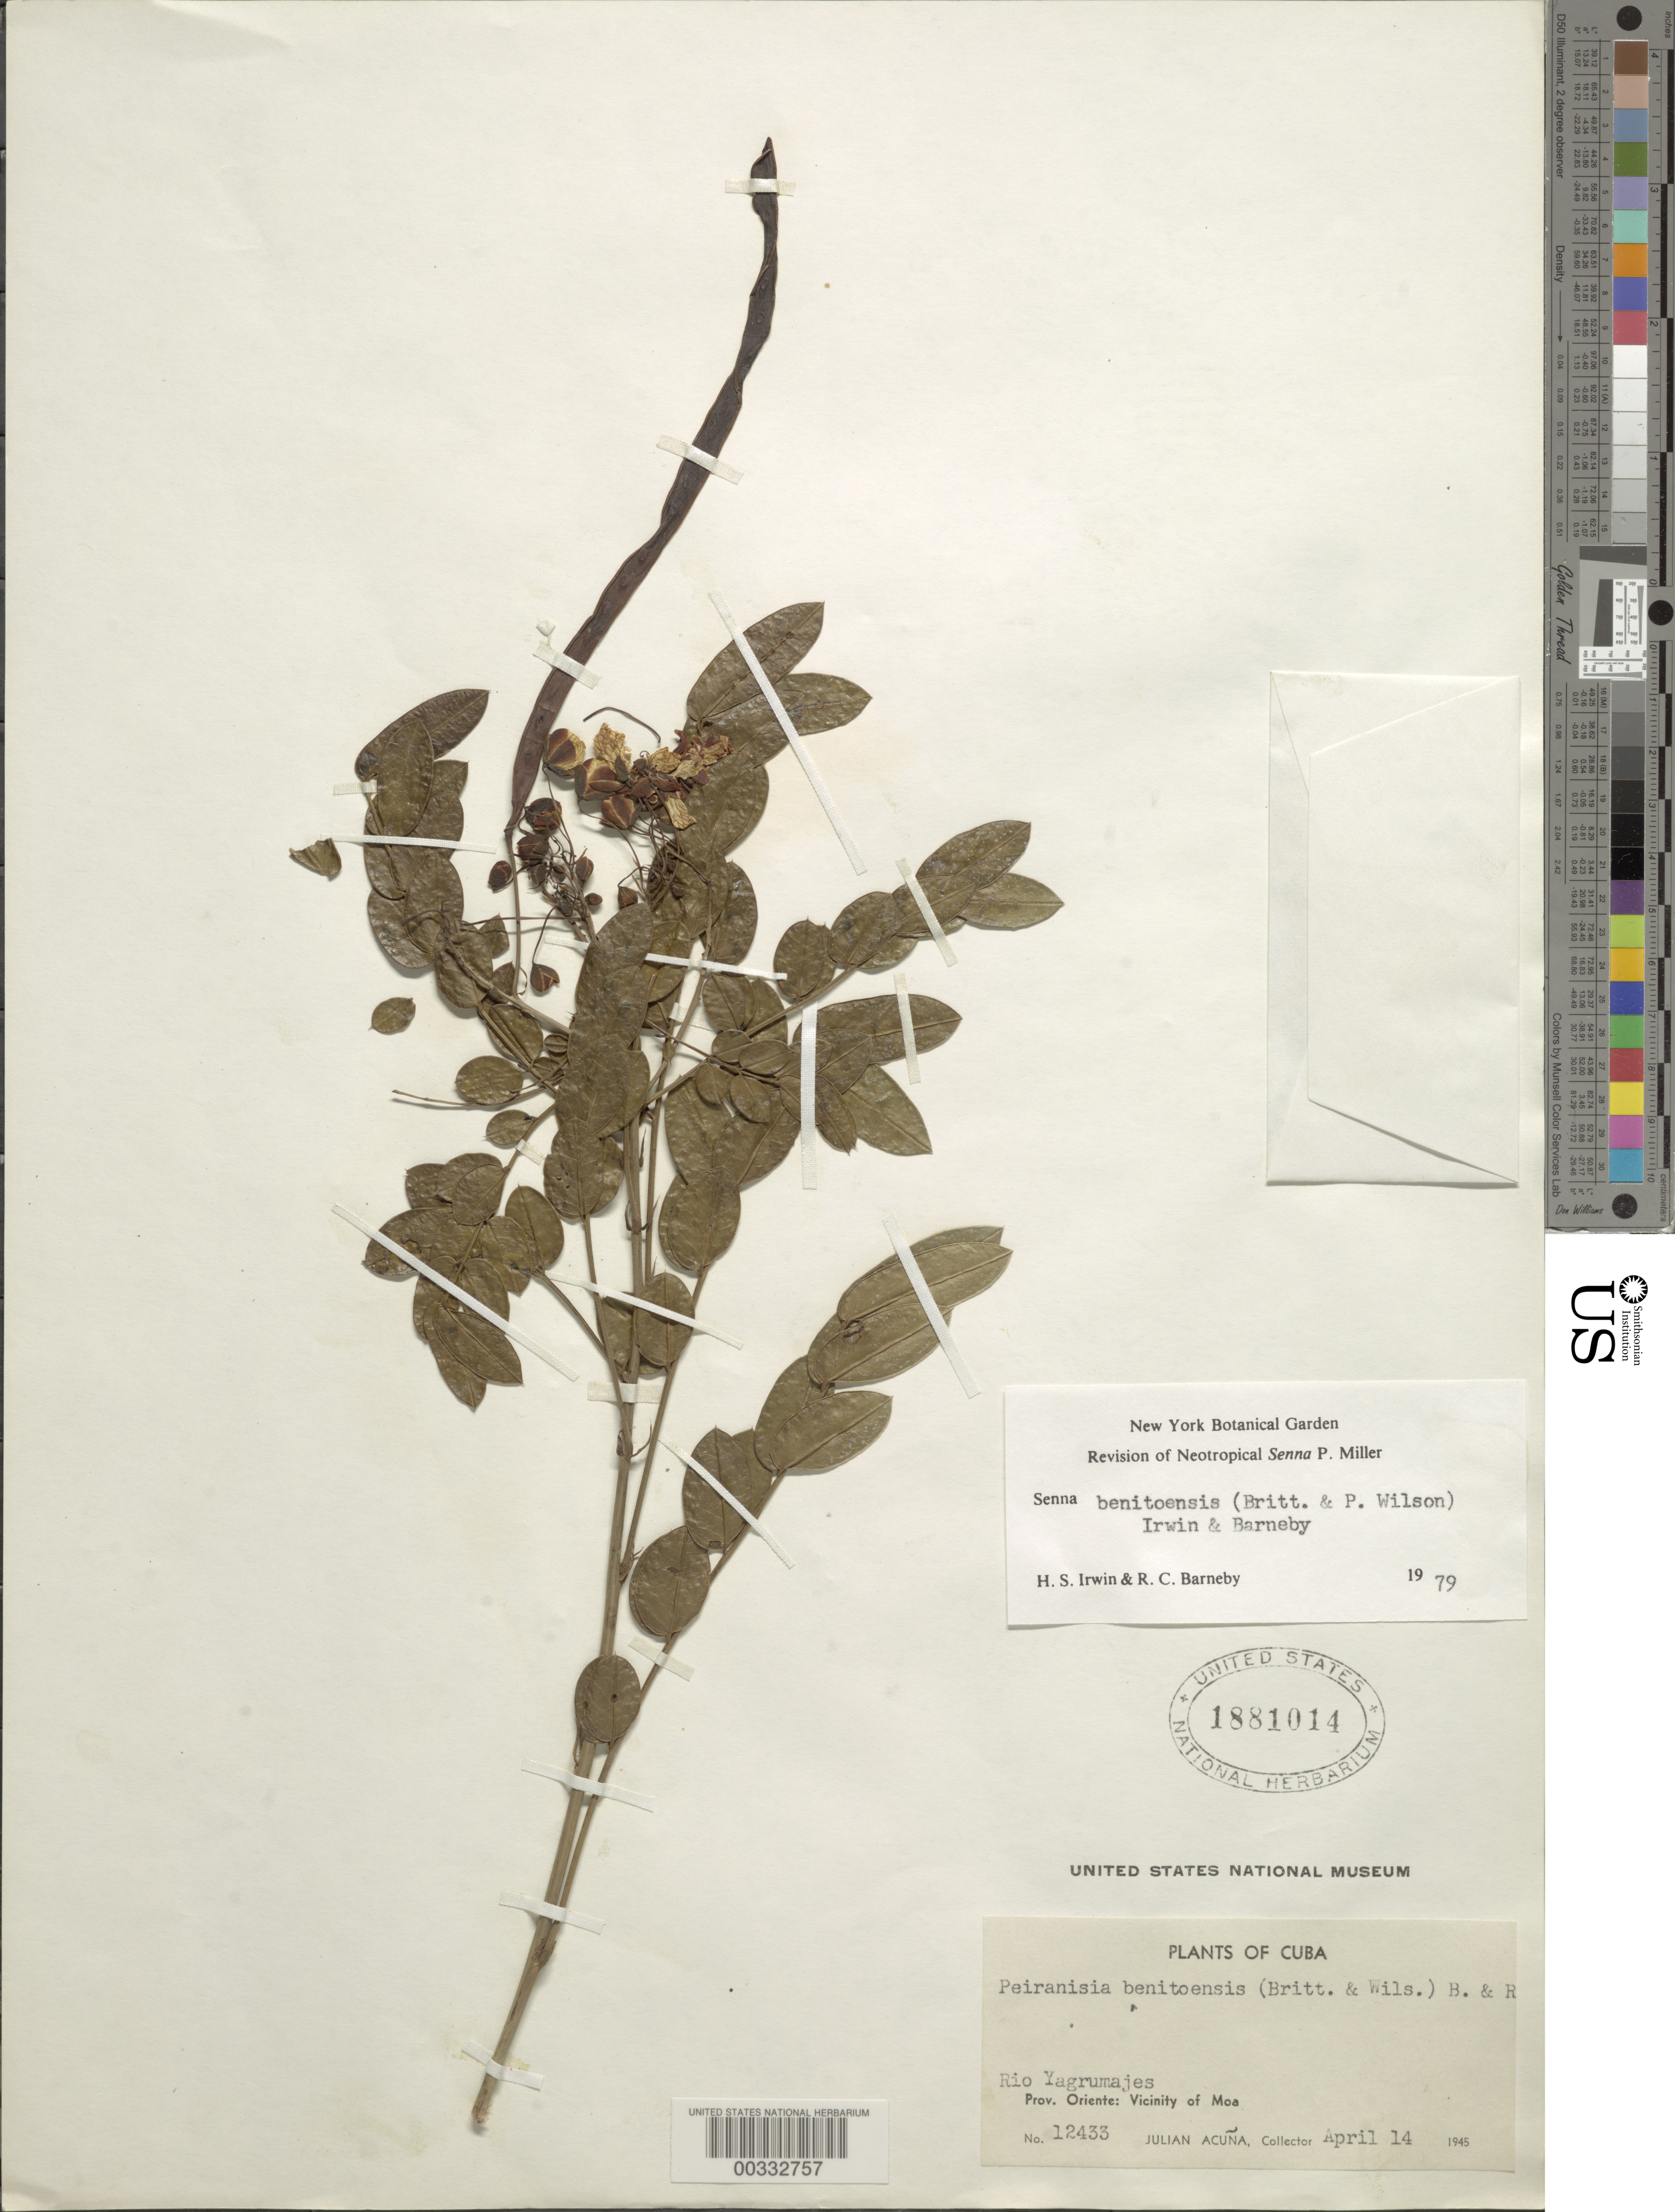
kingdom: Plantae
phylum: Tracheophyta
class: Magnoliopsida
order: Fabales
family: Fabaceae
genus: Senna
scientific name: Senna benitoensis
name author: (Britton & P. Wilson) H.S. Irwin & Barneby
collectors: J. B. Acuña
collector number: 12433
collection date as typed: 14 Apr 1945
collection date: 1945-04-14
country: Cuba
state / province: Oriente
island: Greater Antilles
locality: Rio yagrumajes; vicinity of moa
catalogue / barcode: US 1881014